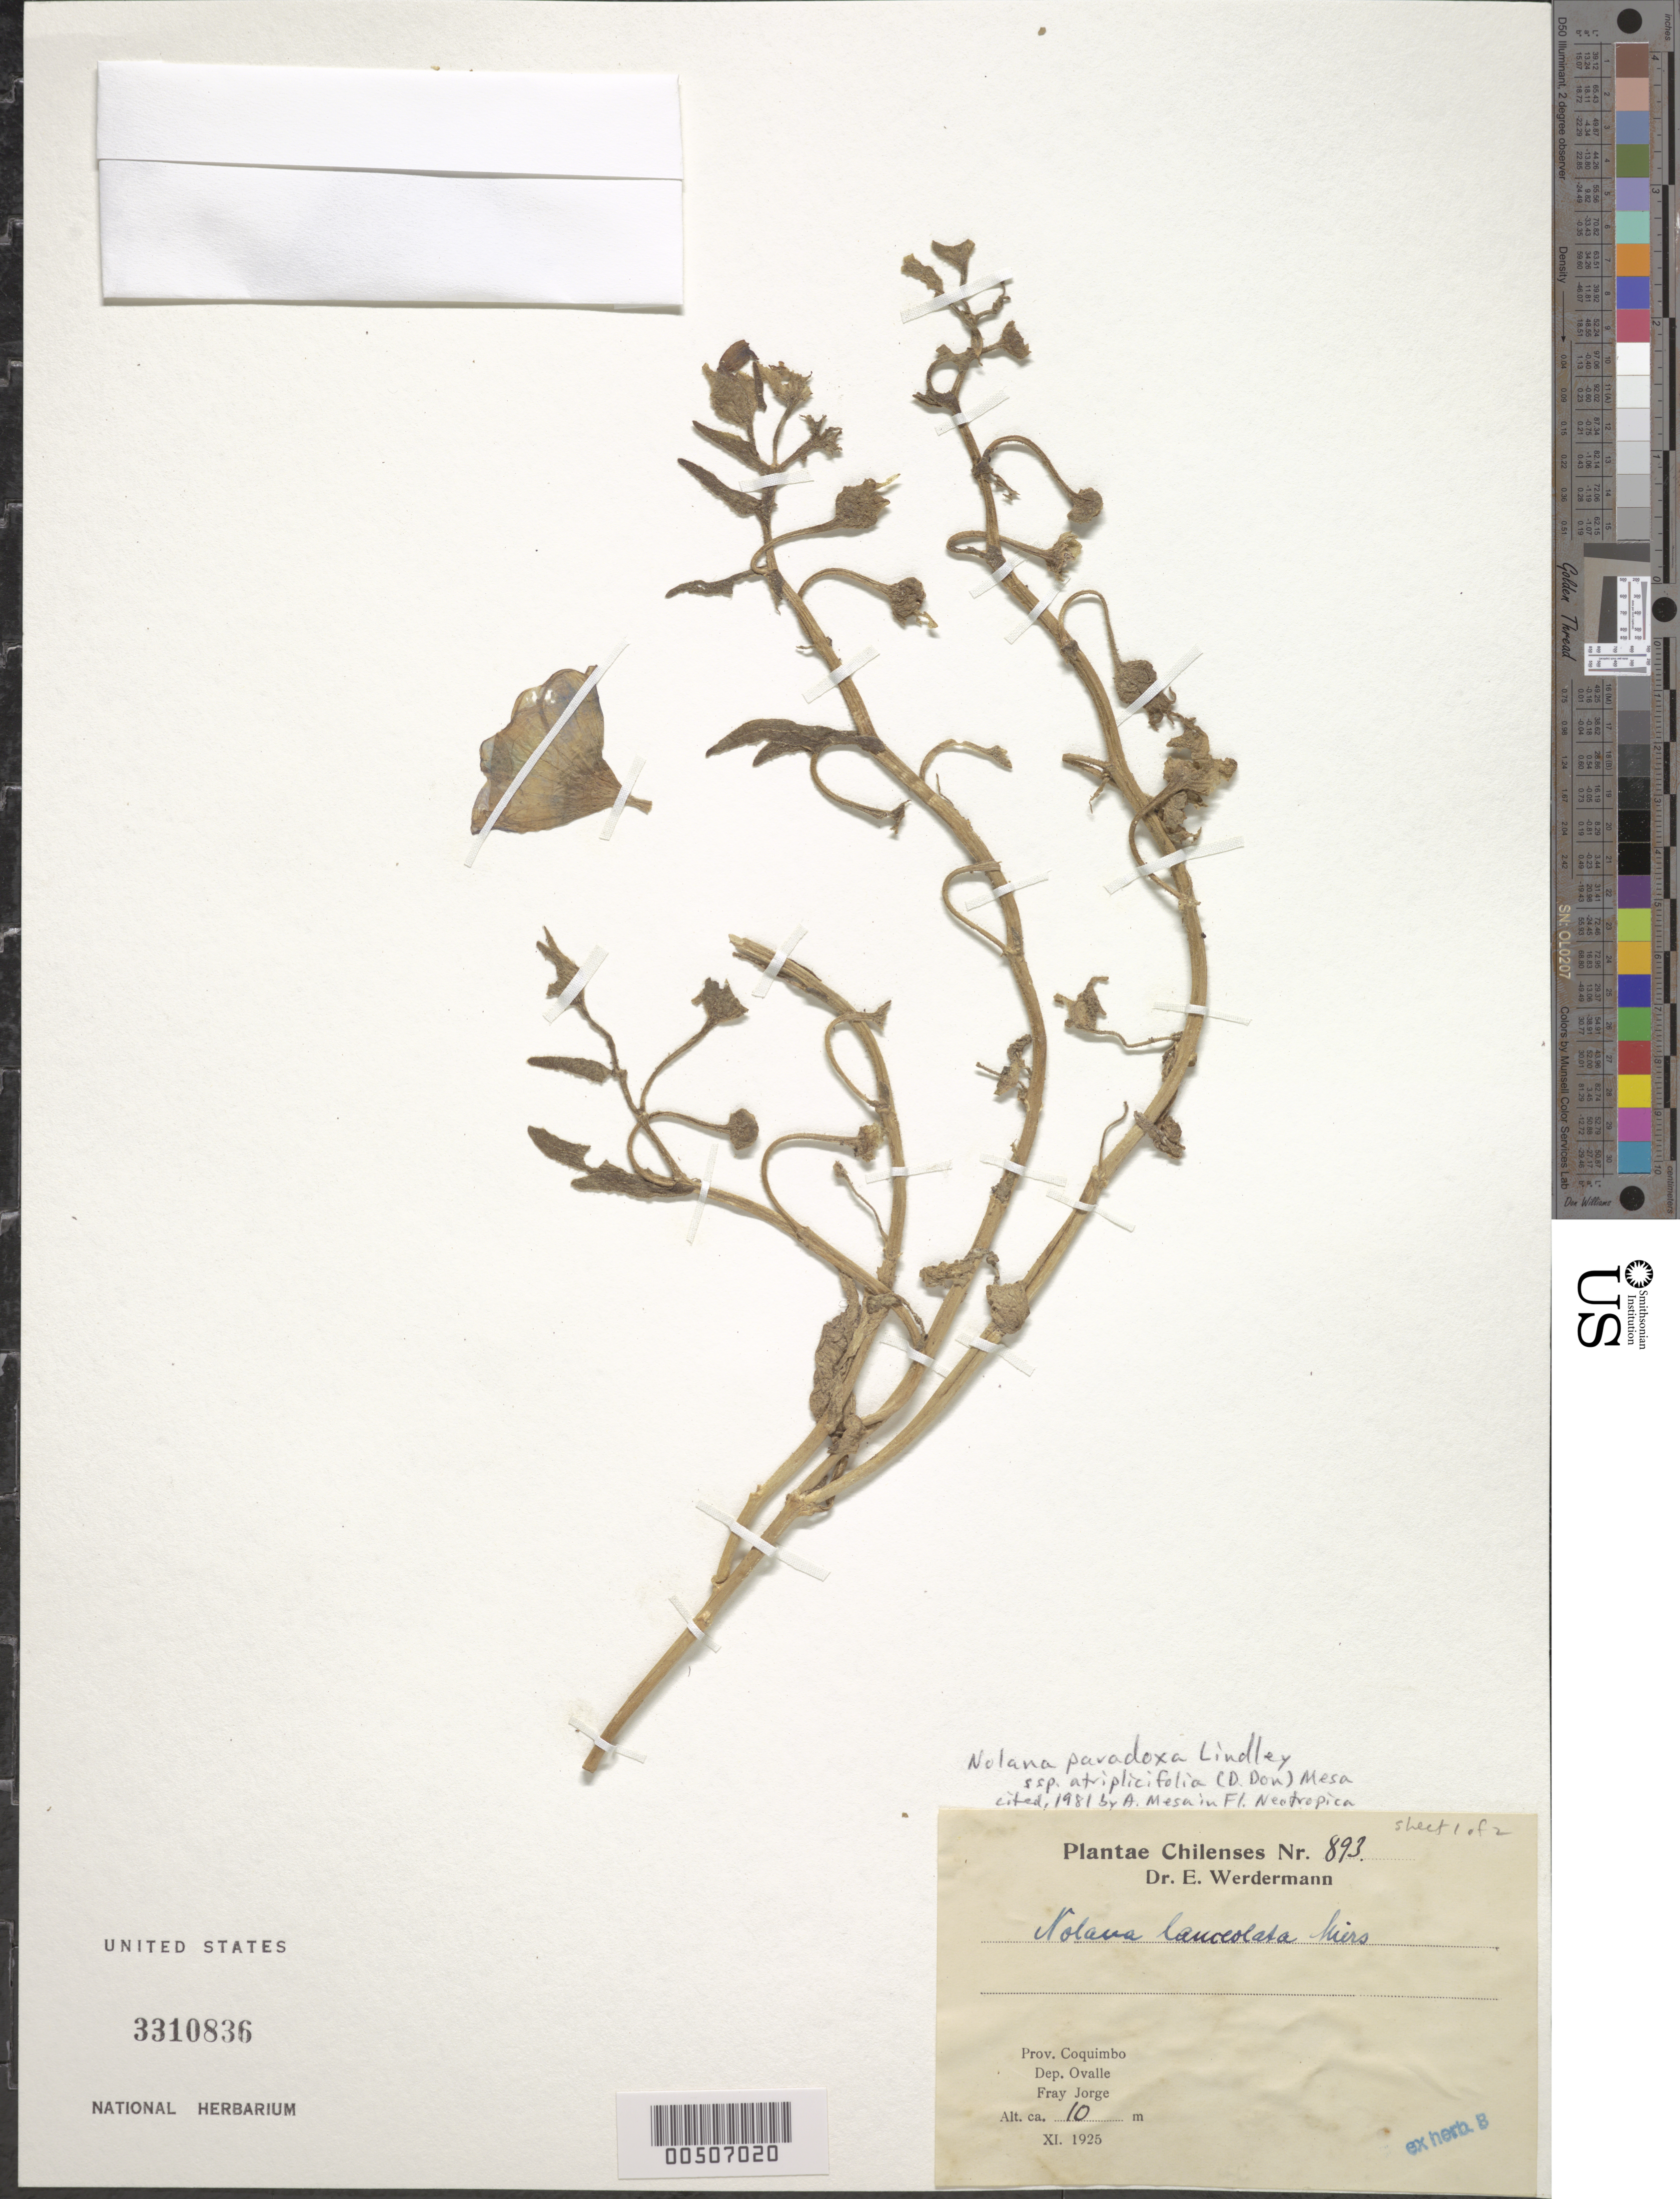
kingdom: Plantae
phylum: Tracheophyta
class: Magnoliopsida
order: Solanales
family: Solanaceae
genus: Nolana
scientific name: Nolana paradoxa subsp. atriplicifolia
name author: (Reider) Mesa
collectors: E. Werdermann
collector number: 893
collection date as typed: Nov 1925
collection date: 1925-11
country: Chile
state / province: Coquimbo (IV)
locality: Ovalle dept., fray jorge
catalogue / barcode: US 3310836